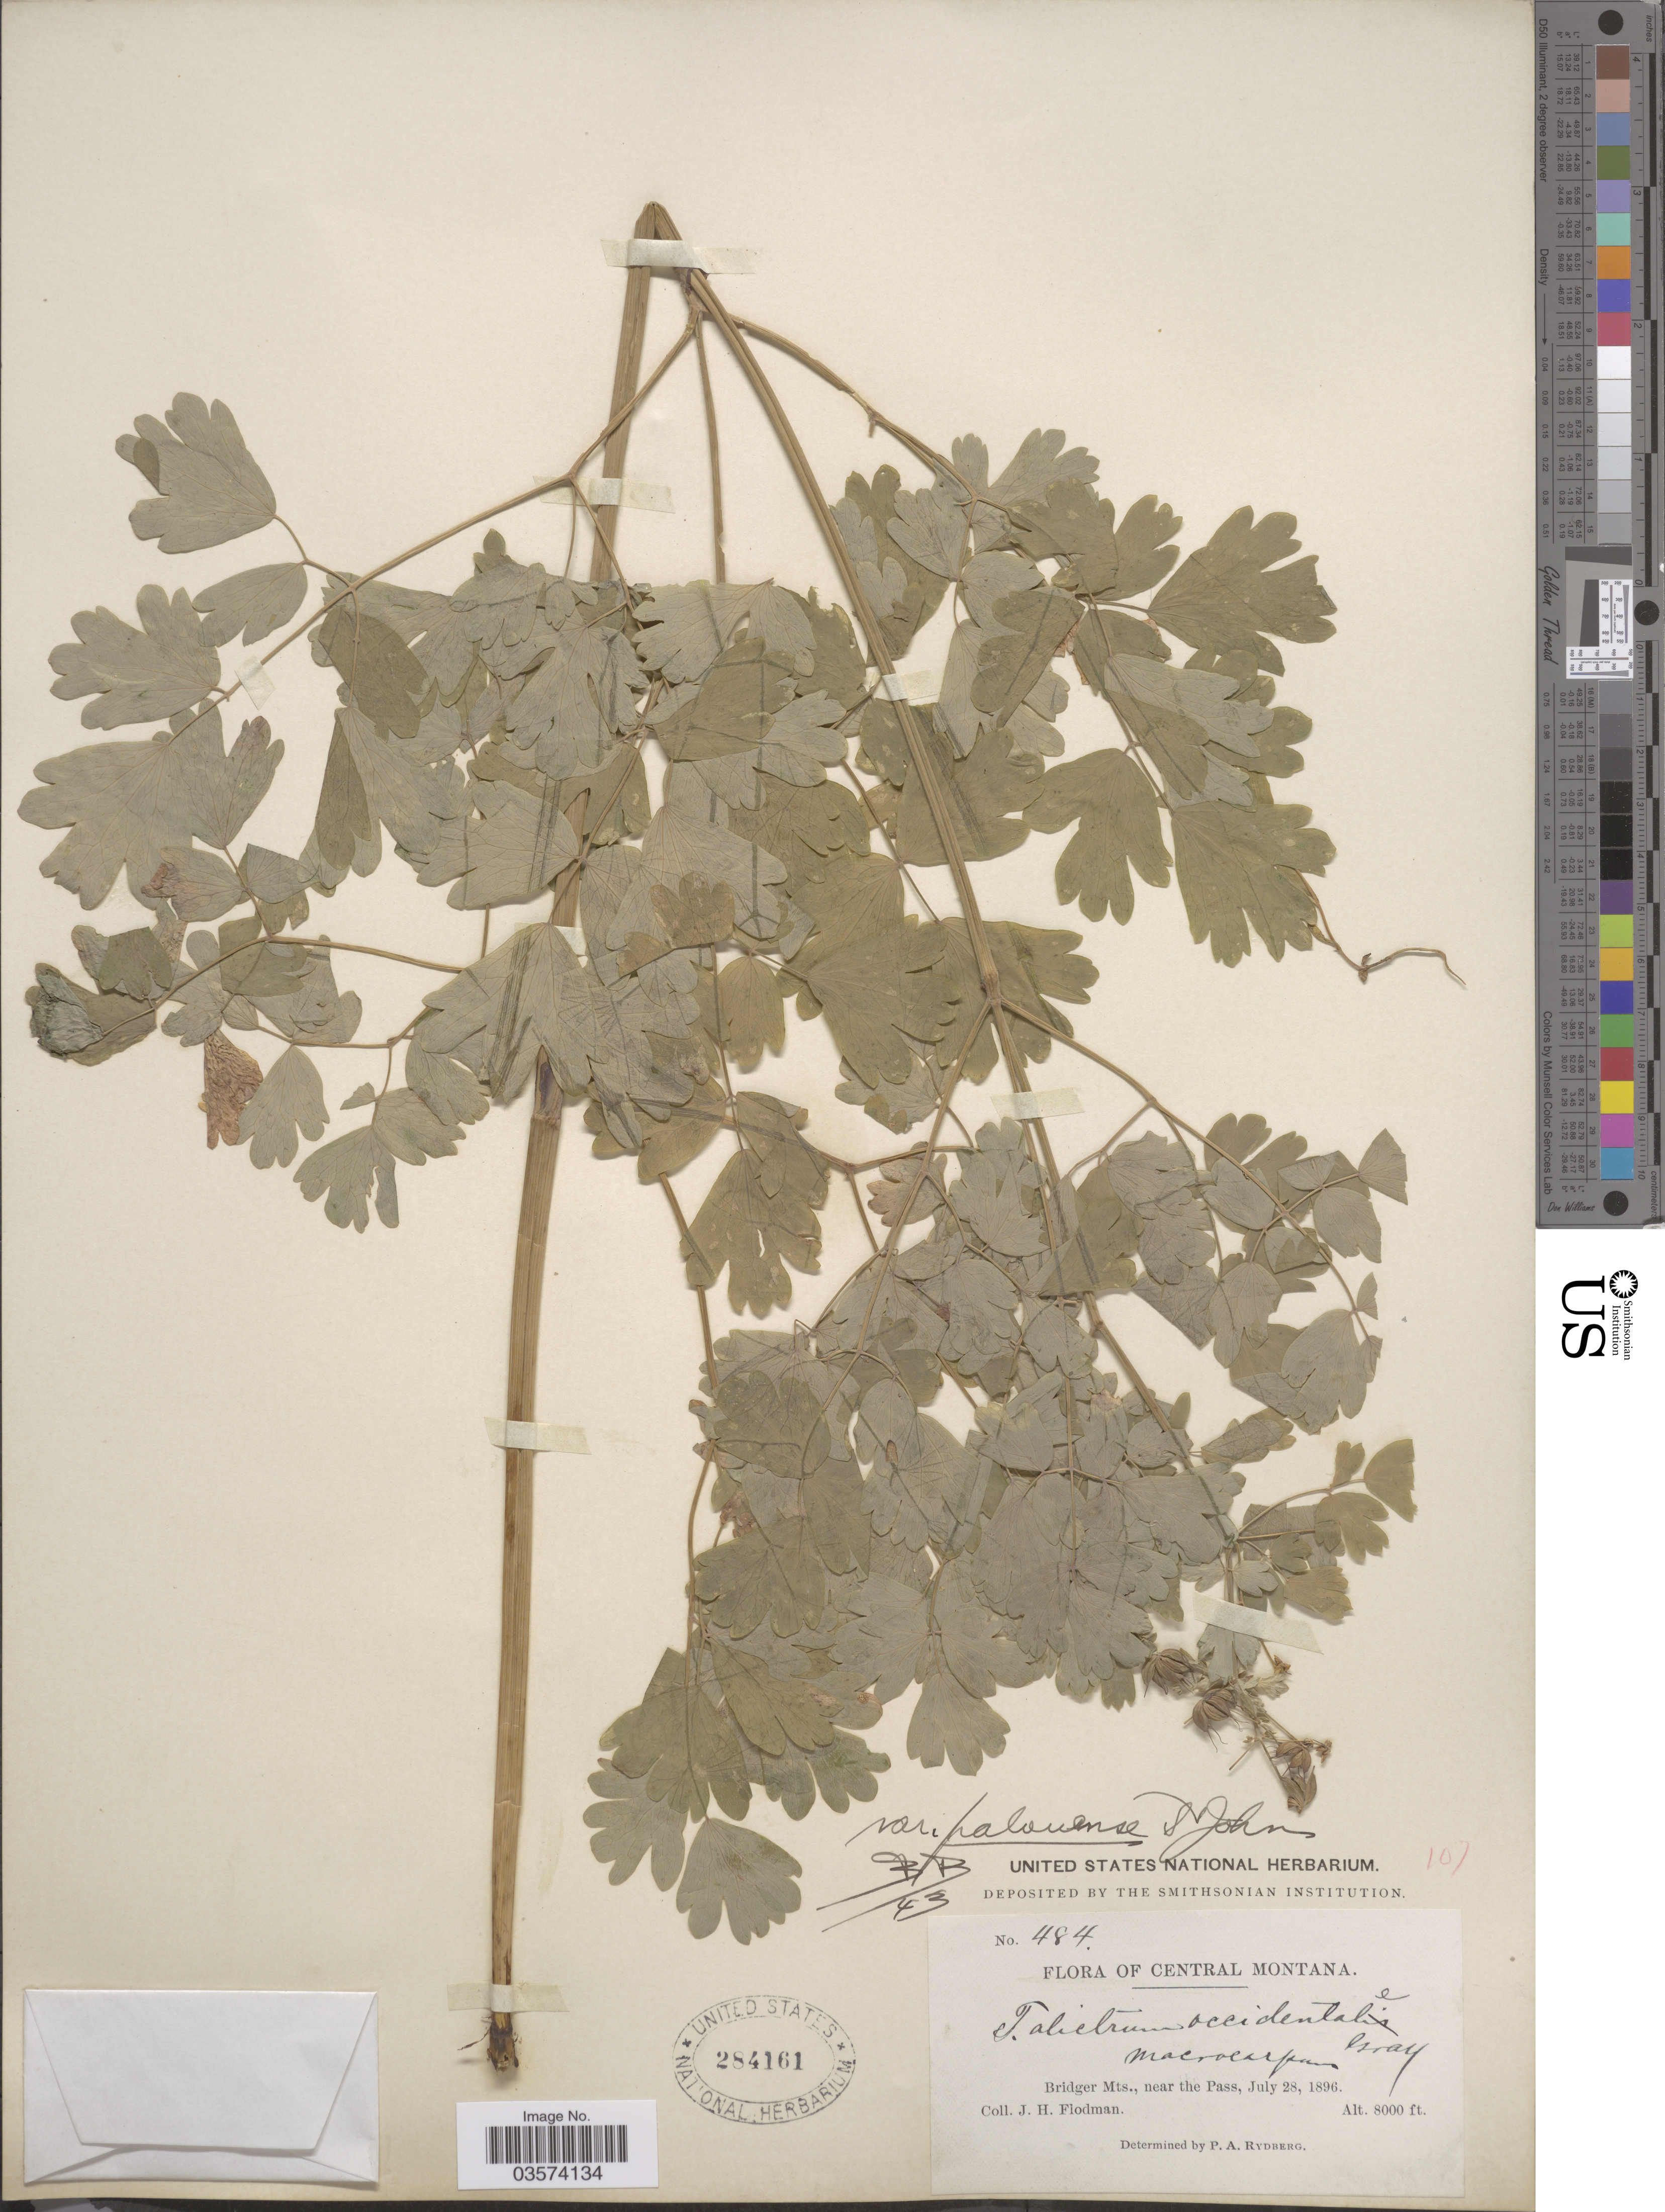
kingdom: Plantae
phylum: Tracheophyta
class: Magnoliopsida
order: Ranunculales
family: Ranunculaceae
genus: Thalictrum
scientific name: Thalictrum occidentale var. palousense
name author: H. St. John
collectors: J. Flodman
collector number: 484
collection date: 1896-07-28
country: United States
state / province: Montana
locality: Central Montana. Bridger Mts., near the Pass.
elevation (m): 2438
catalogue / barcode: US 284161